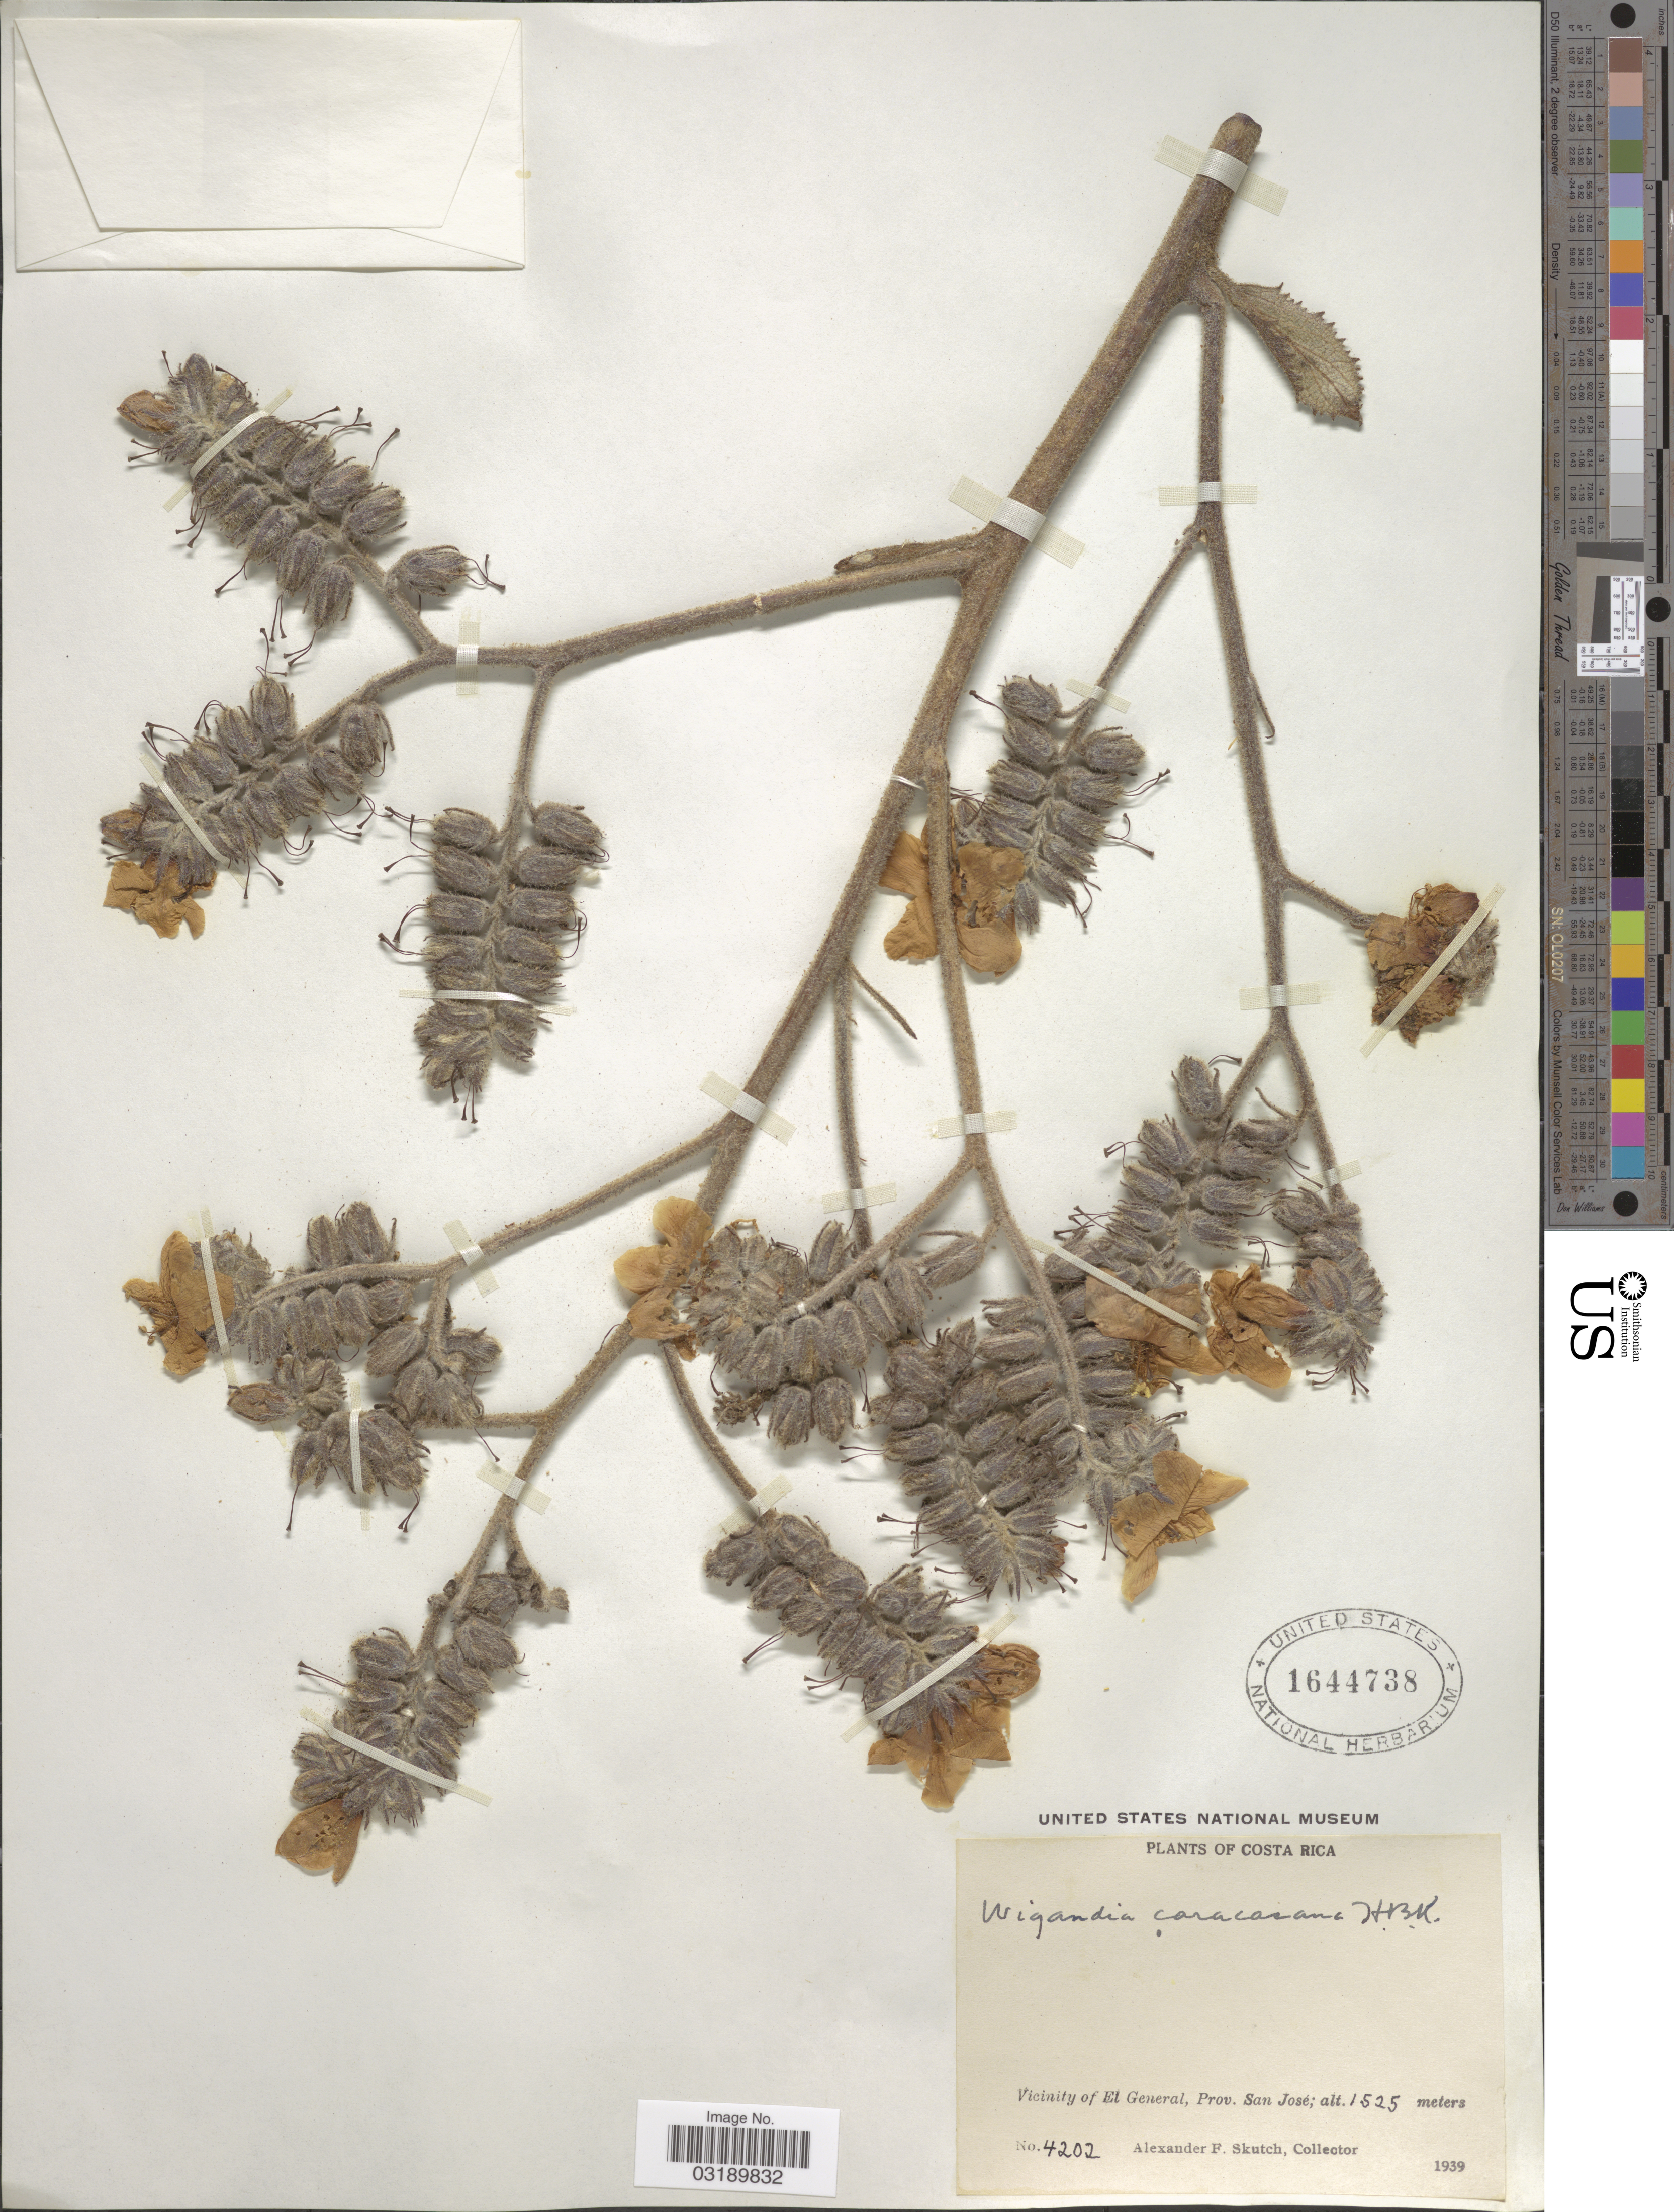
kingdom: Plantae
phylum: Tracheophyta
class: Magnoliopsida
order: Boraginales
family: Namaceae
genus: Wigandia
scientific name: Wigandia caracasana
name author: Kunth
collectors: A. F. Skutch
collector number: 4202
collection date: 1939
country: Costa Rica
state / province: San José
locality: Vicinity of El General.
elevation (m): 1525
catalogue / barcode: US 1644738